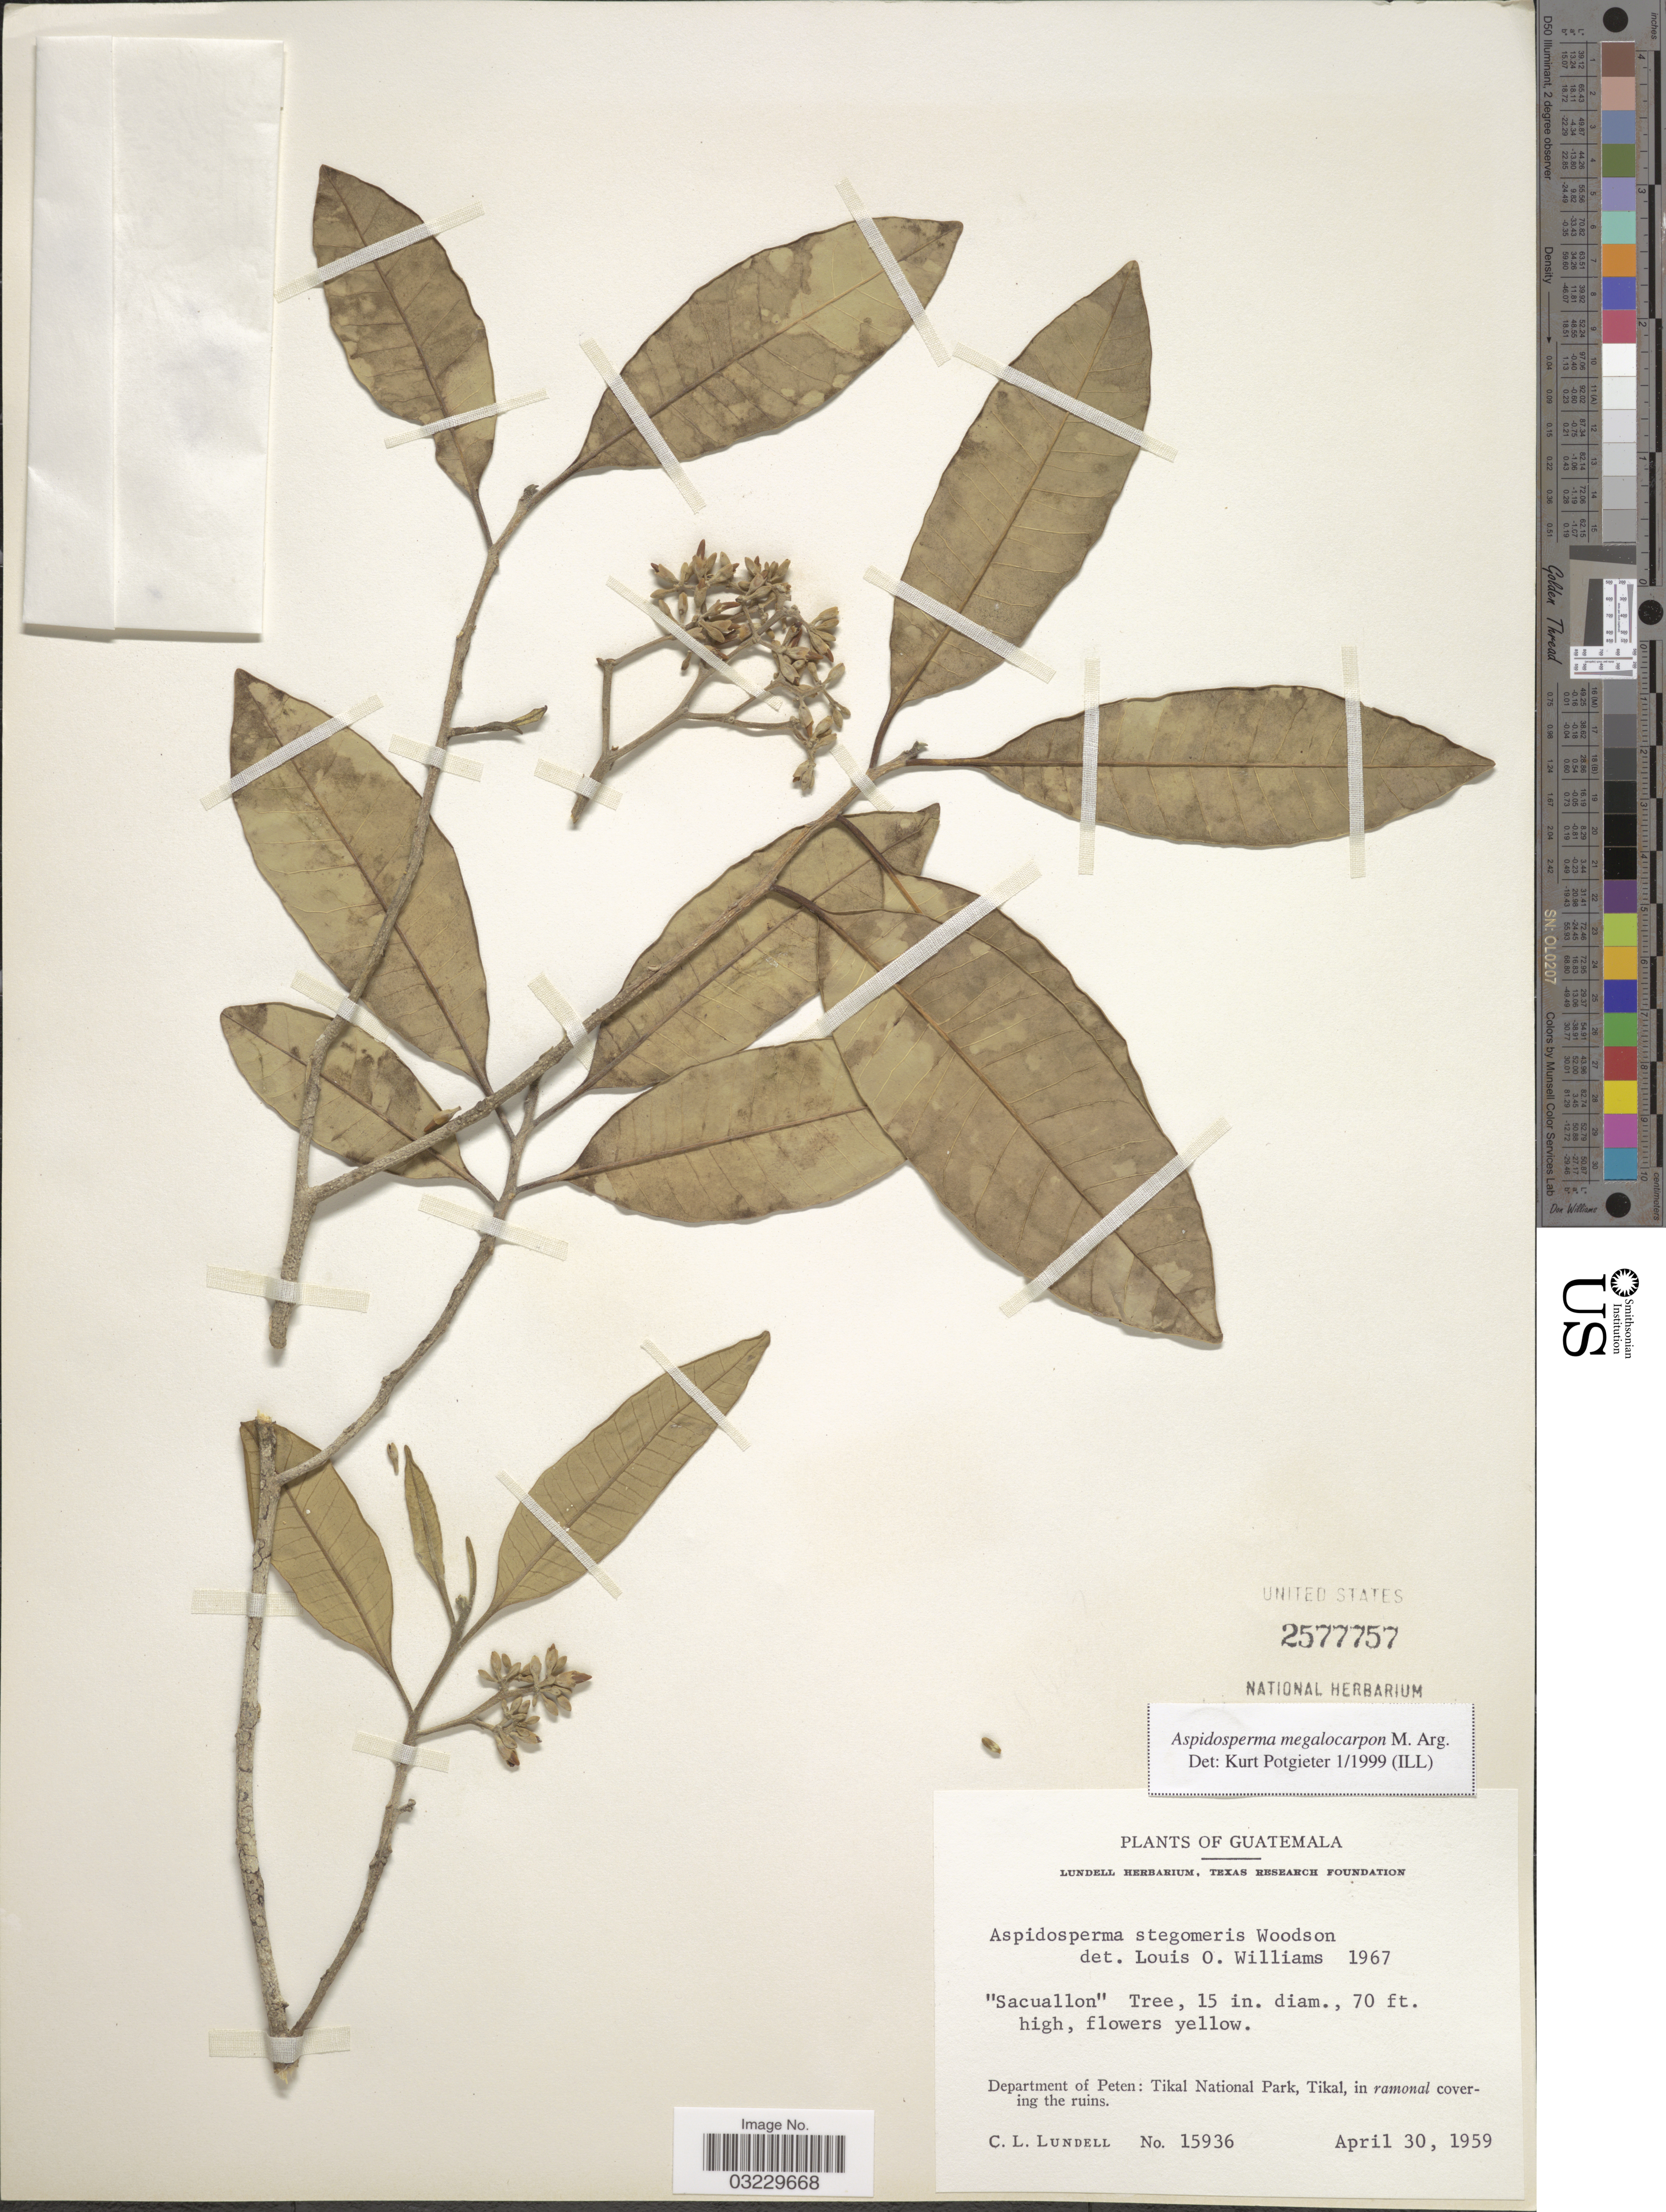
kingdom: Plantae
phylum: Tracheophyta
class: Magnoliopsida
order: Gentianales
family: Apocynaceae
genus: Aspidosperma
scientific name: Aspidosperma megalocarpon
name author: Müll. Arg.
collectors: C. L. Lundell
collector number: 15936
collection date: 1959-04-30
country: Guatemala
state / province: El Petén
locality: Department of Peten: Tikal National Park, Tikal, in ramonal covering the ruins.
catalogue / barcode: US 2577757